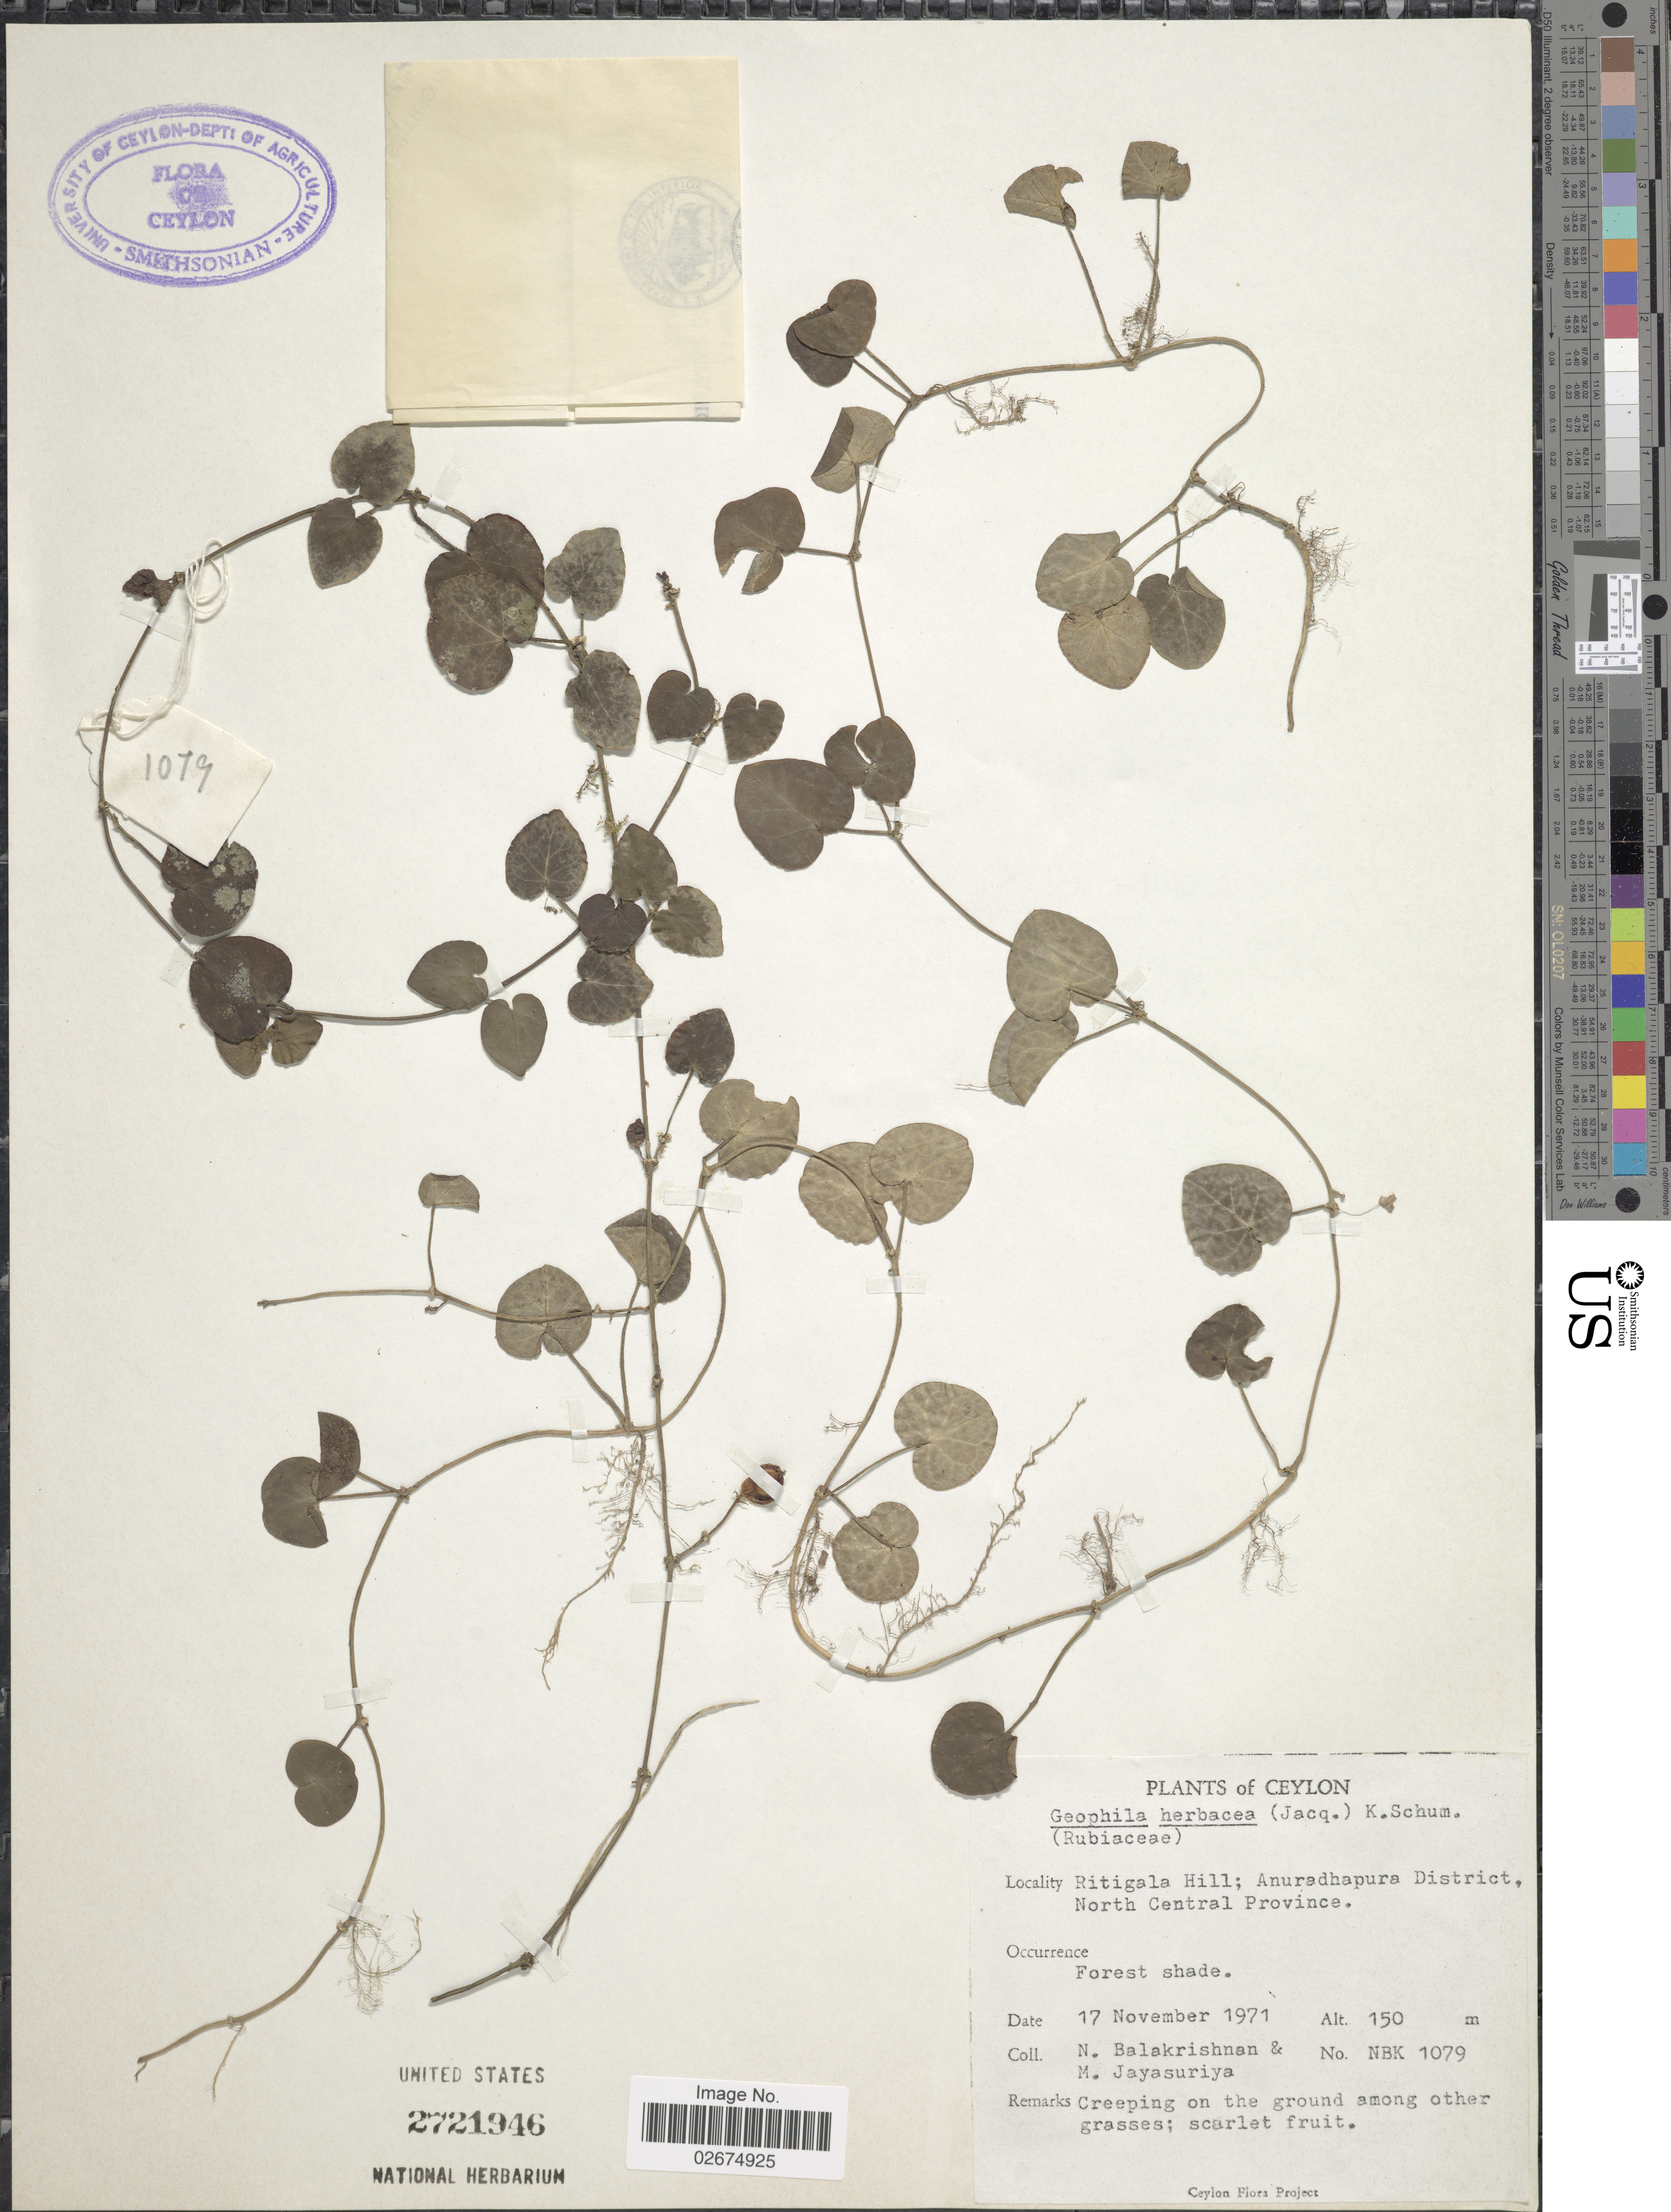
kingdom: Plantae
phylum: Tracheophyta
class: Magnoliopsida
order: Gentianales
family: Rubiaceae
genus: Geophila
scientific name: Geophila repens var. asiatica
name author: (Cham. & Schltdl.) Fosberg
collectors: N. Balakrishnan & M. Jayasuriya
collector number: NBK 1079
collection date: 1971-11-17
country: Sri Lanka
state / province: North Central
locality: Ceylon. Ritigala Hill; Anuradhapura District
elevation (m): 150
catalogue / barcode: US 2721946